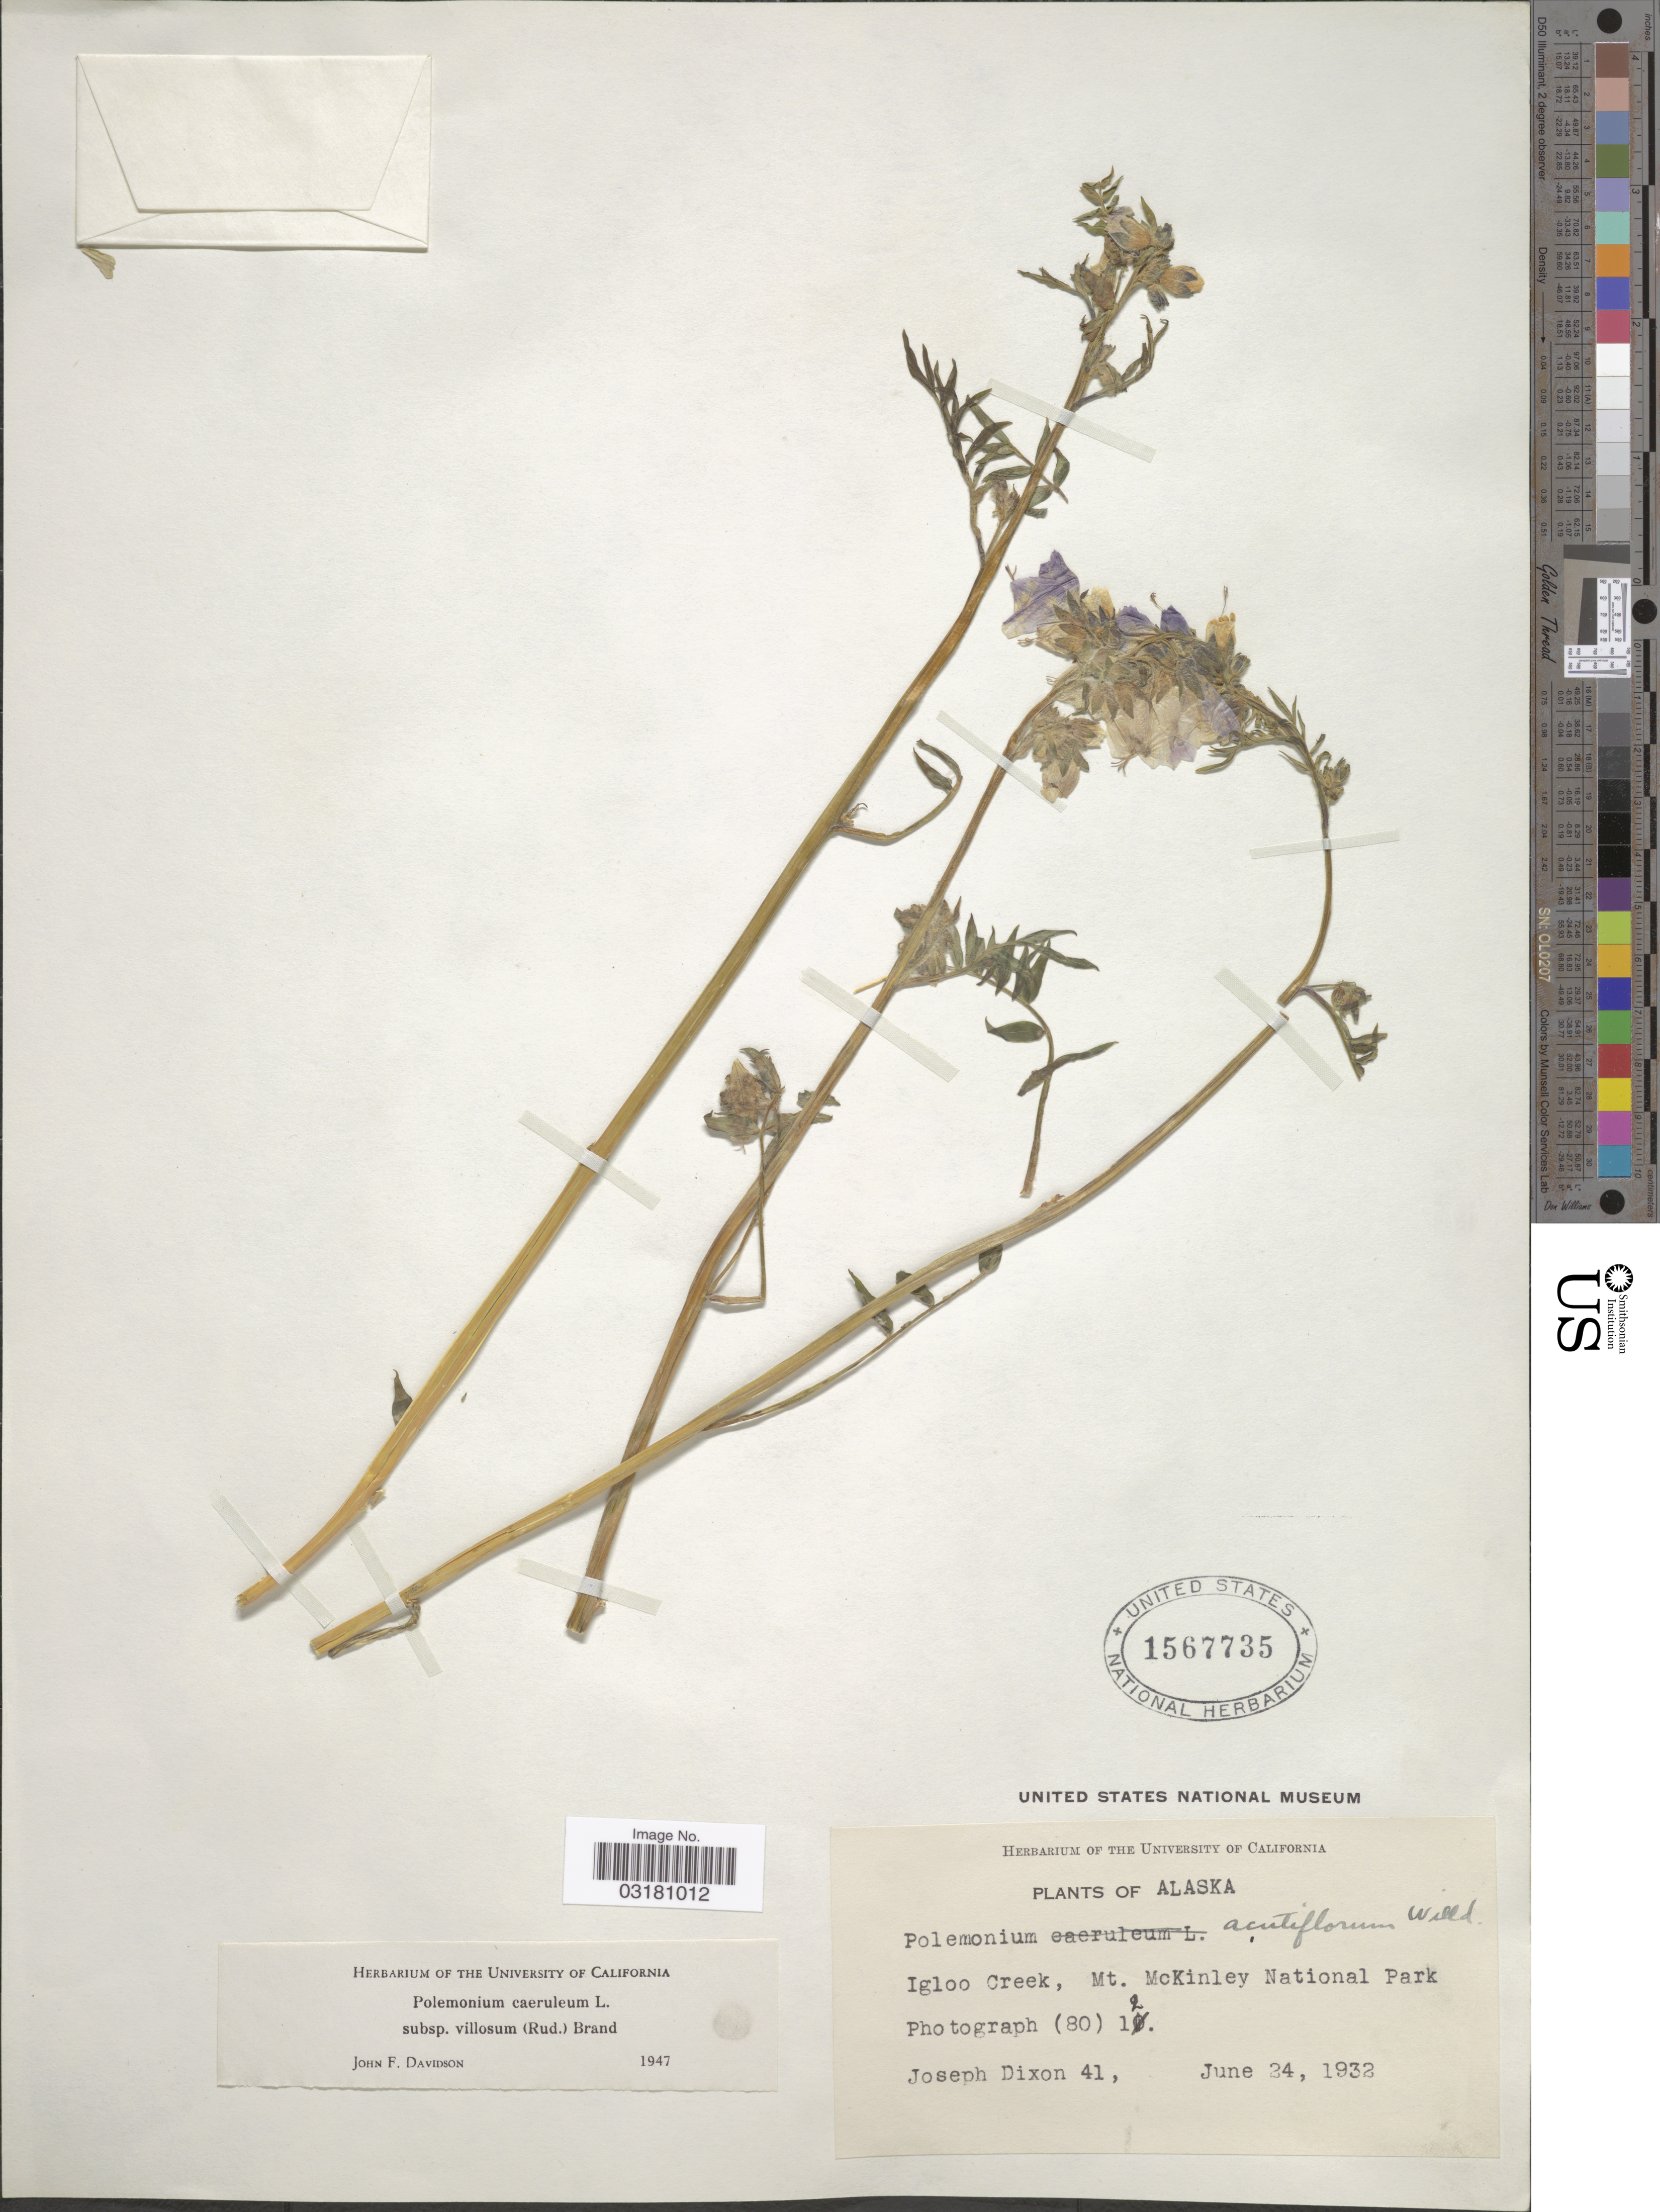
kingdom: Plantae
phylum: Tracheophyta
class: Magnoliopsida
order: Ericales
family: Polemoniaceae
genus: Polemonium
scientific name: Polemonium caeruleum subsp. villosum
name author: (Rudolph ex Georgi) Brand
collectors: J. Dixon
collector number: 41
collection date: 1932-06-24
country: United States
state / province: Alaska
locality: Igloo Creek, Mt. McKinley National Park.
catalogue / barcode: US 1567735